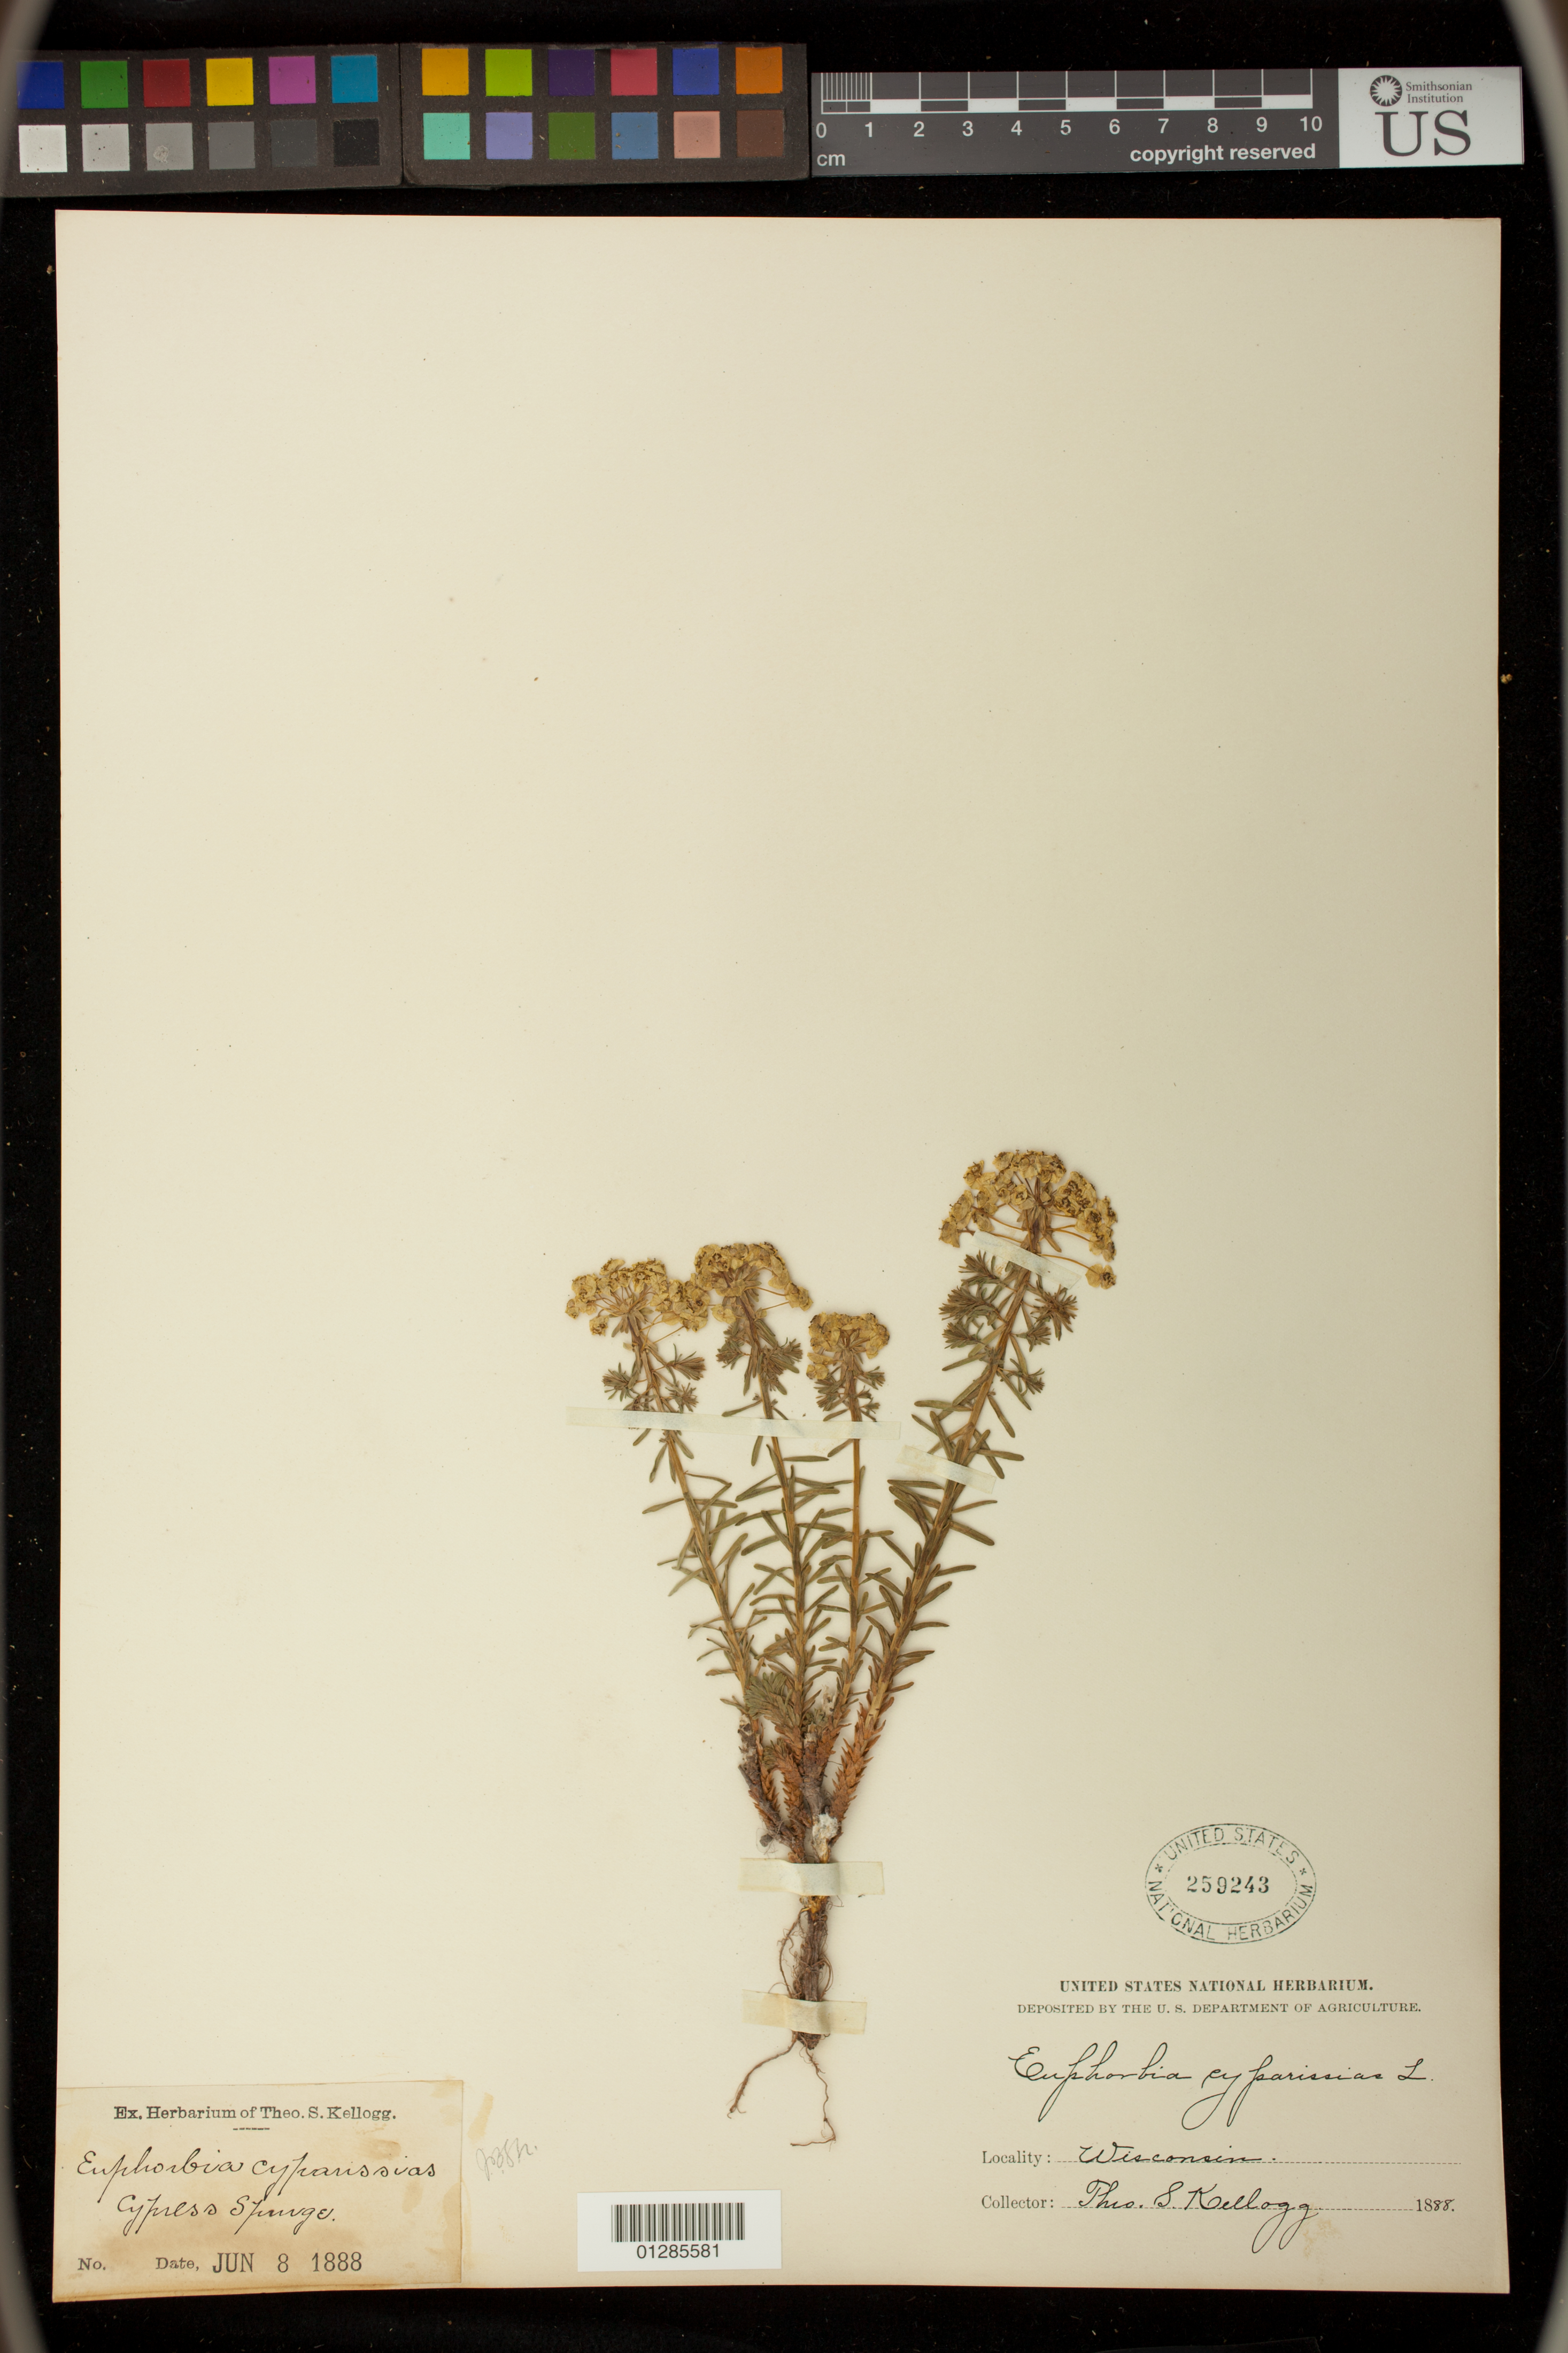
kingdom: Plantae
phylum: Tracheophyta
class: Magnoliopsida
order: Malpighiales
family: Euphorbiaceae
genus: Euphorbia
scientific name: Euphorbia cyparissias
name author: L.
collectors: T. S. Kellogg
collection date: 1888-06-08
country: United States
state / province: Wisconsin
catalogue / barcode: US 259243